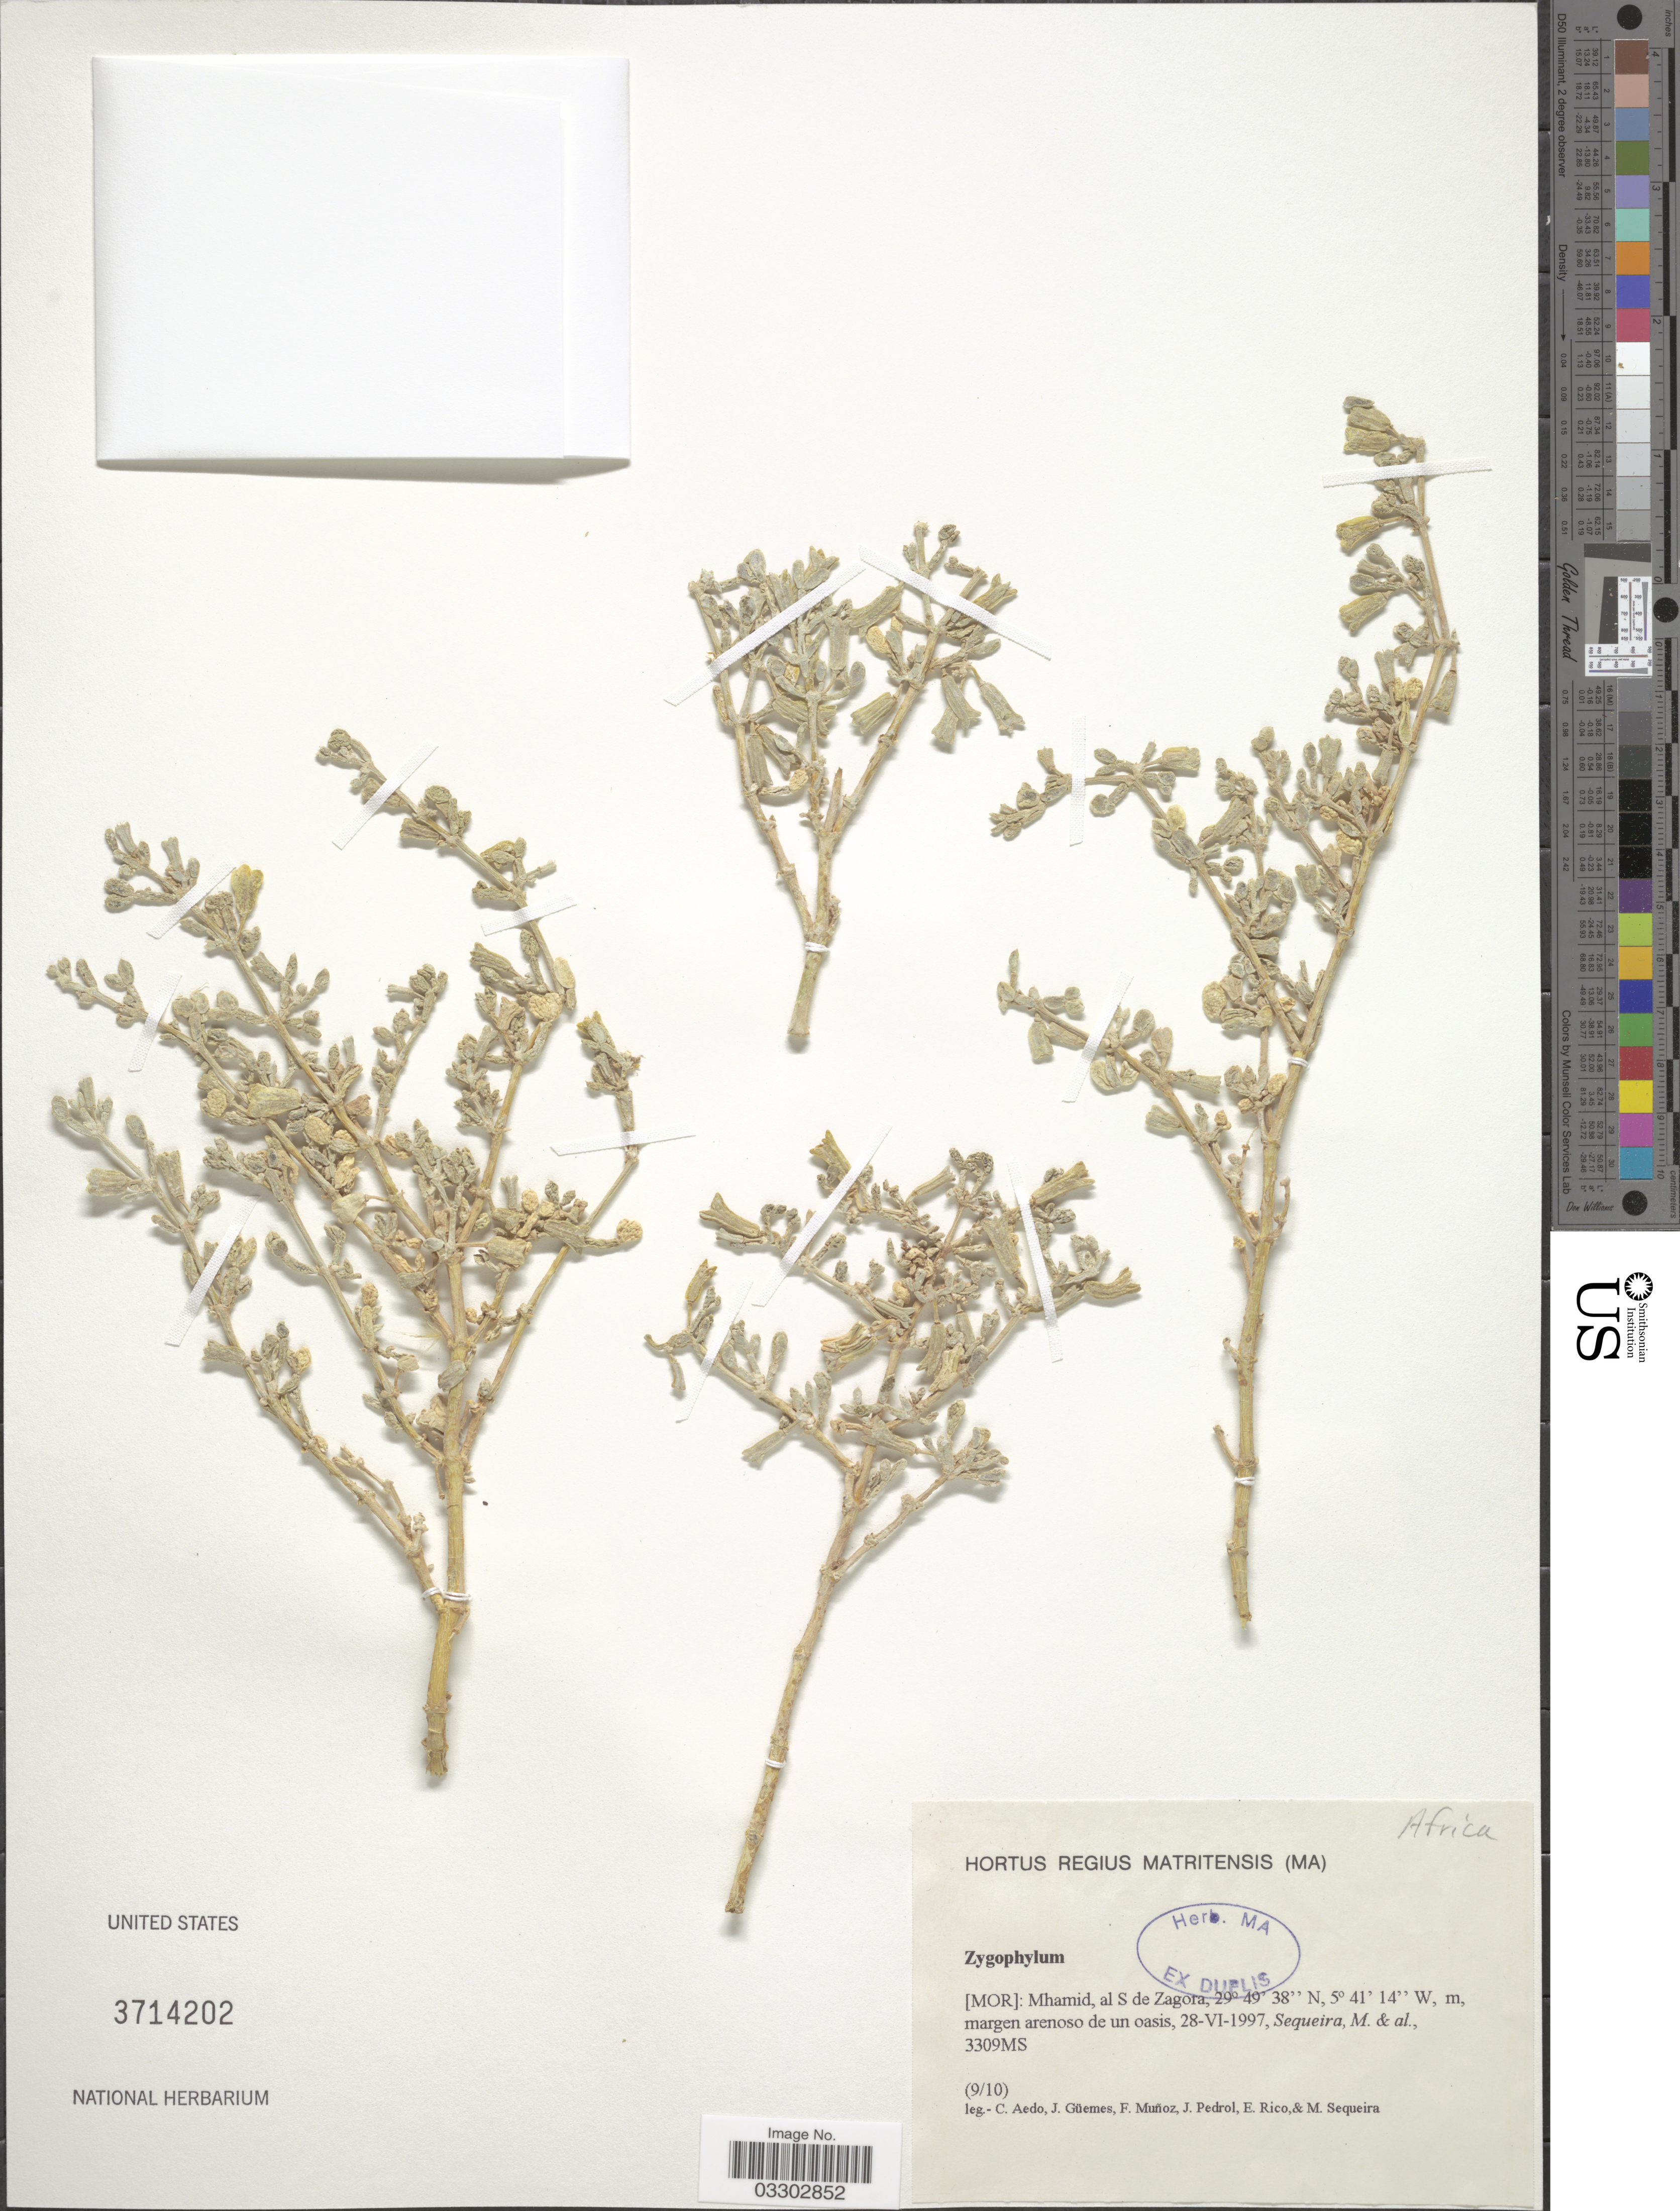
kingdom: Plantae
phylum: Tracheophyta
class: Magnoliopsida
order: Zygophyllales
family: Zygophyllaceae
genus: Zygophyllum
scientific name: Zygophyllum sp.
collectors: M. Sequeira & et al.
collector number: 3309MS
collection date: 1997-06-28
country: Morocco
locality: [MOR]: Mhamid, al S de Zagora.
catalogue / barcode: US 3714202